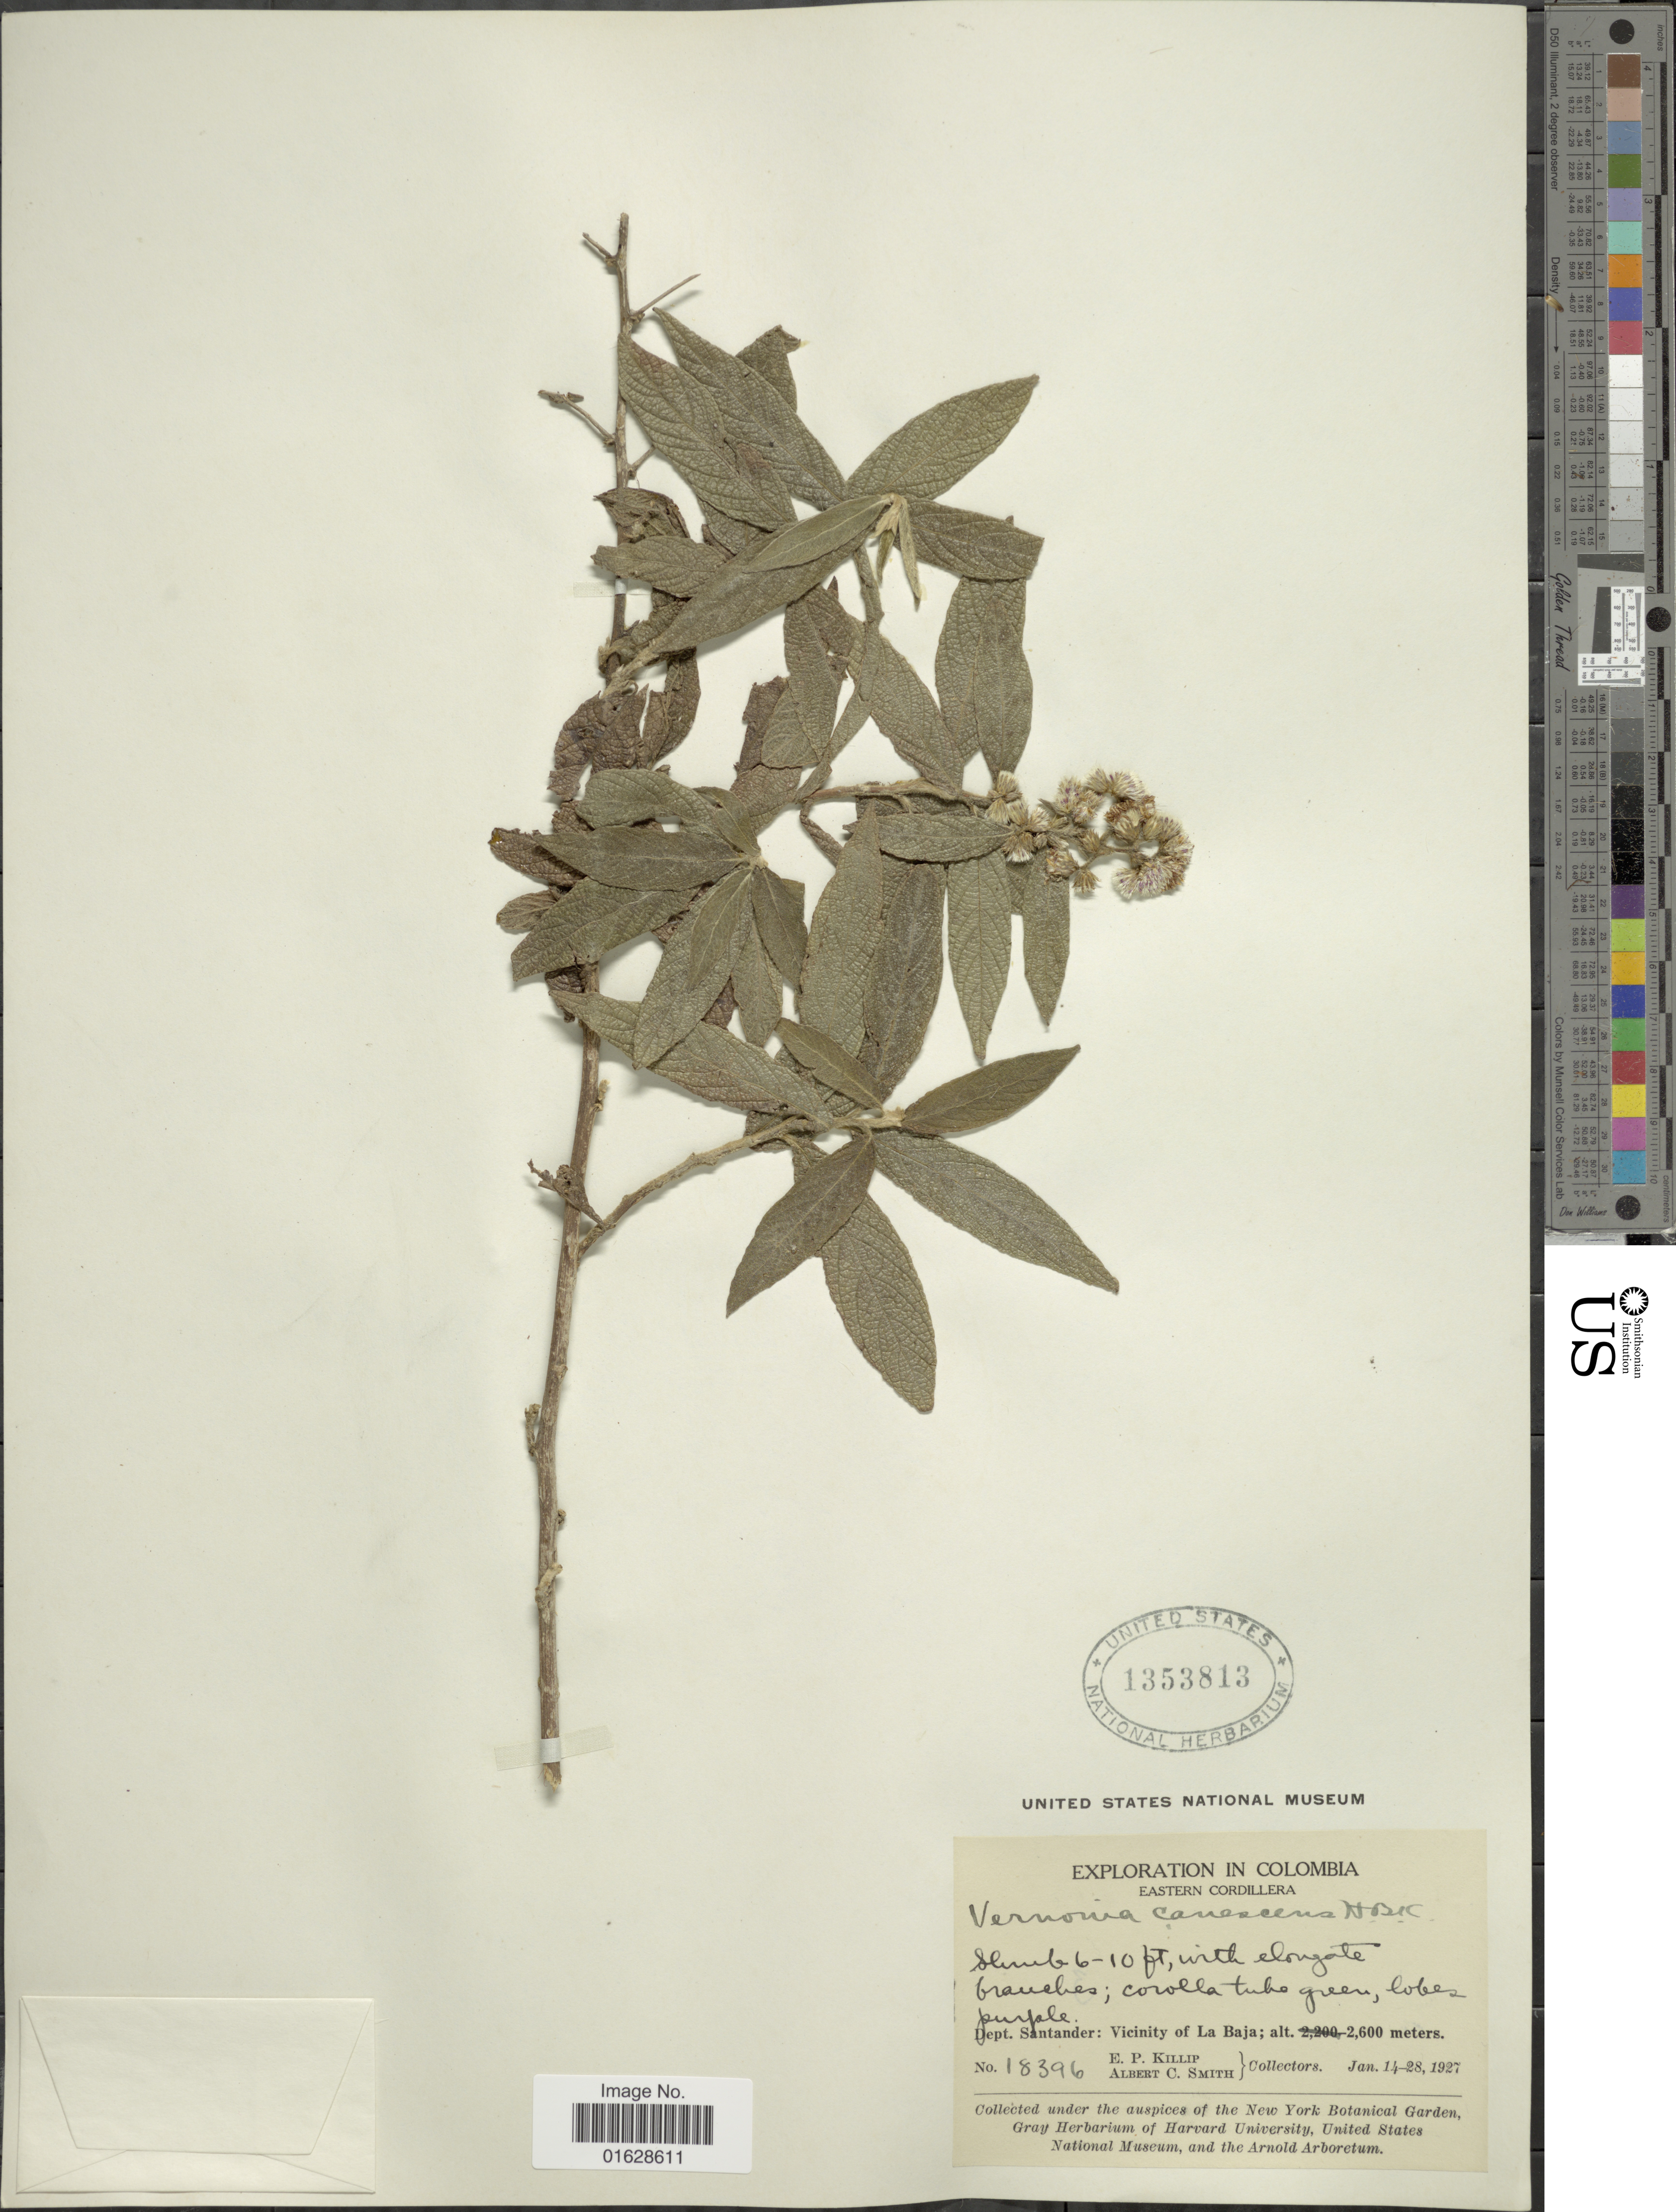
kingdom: Plantae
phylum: Tracheophyta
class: Magnoliopsida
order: Asterales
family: Asteraceae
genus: Lepidaploa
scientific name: Lepidaploa canescens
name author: (Kunth) H. Rob.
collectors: E. P. Killip & A. C. Smith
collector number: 18396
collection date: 1927-01-14/1927-01-28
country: Colombia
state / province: Santander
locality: Colombia. Dept. Santander: Vicinity of La Baja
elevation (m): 2600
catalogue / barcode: US 1353813